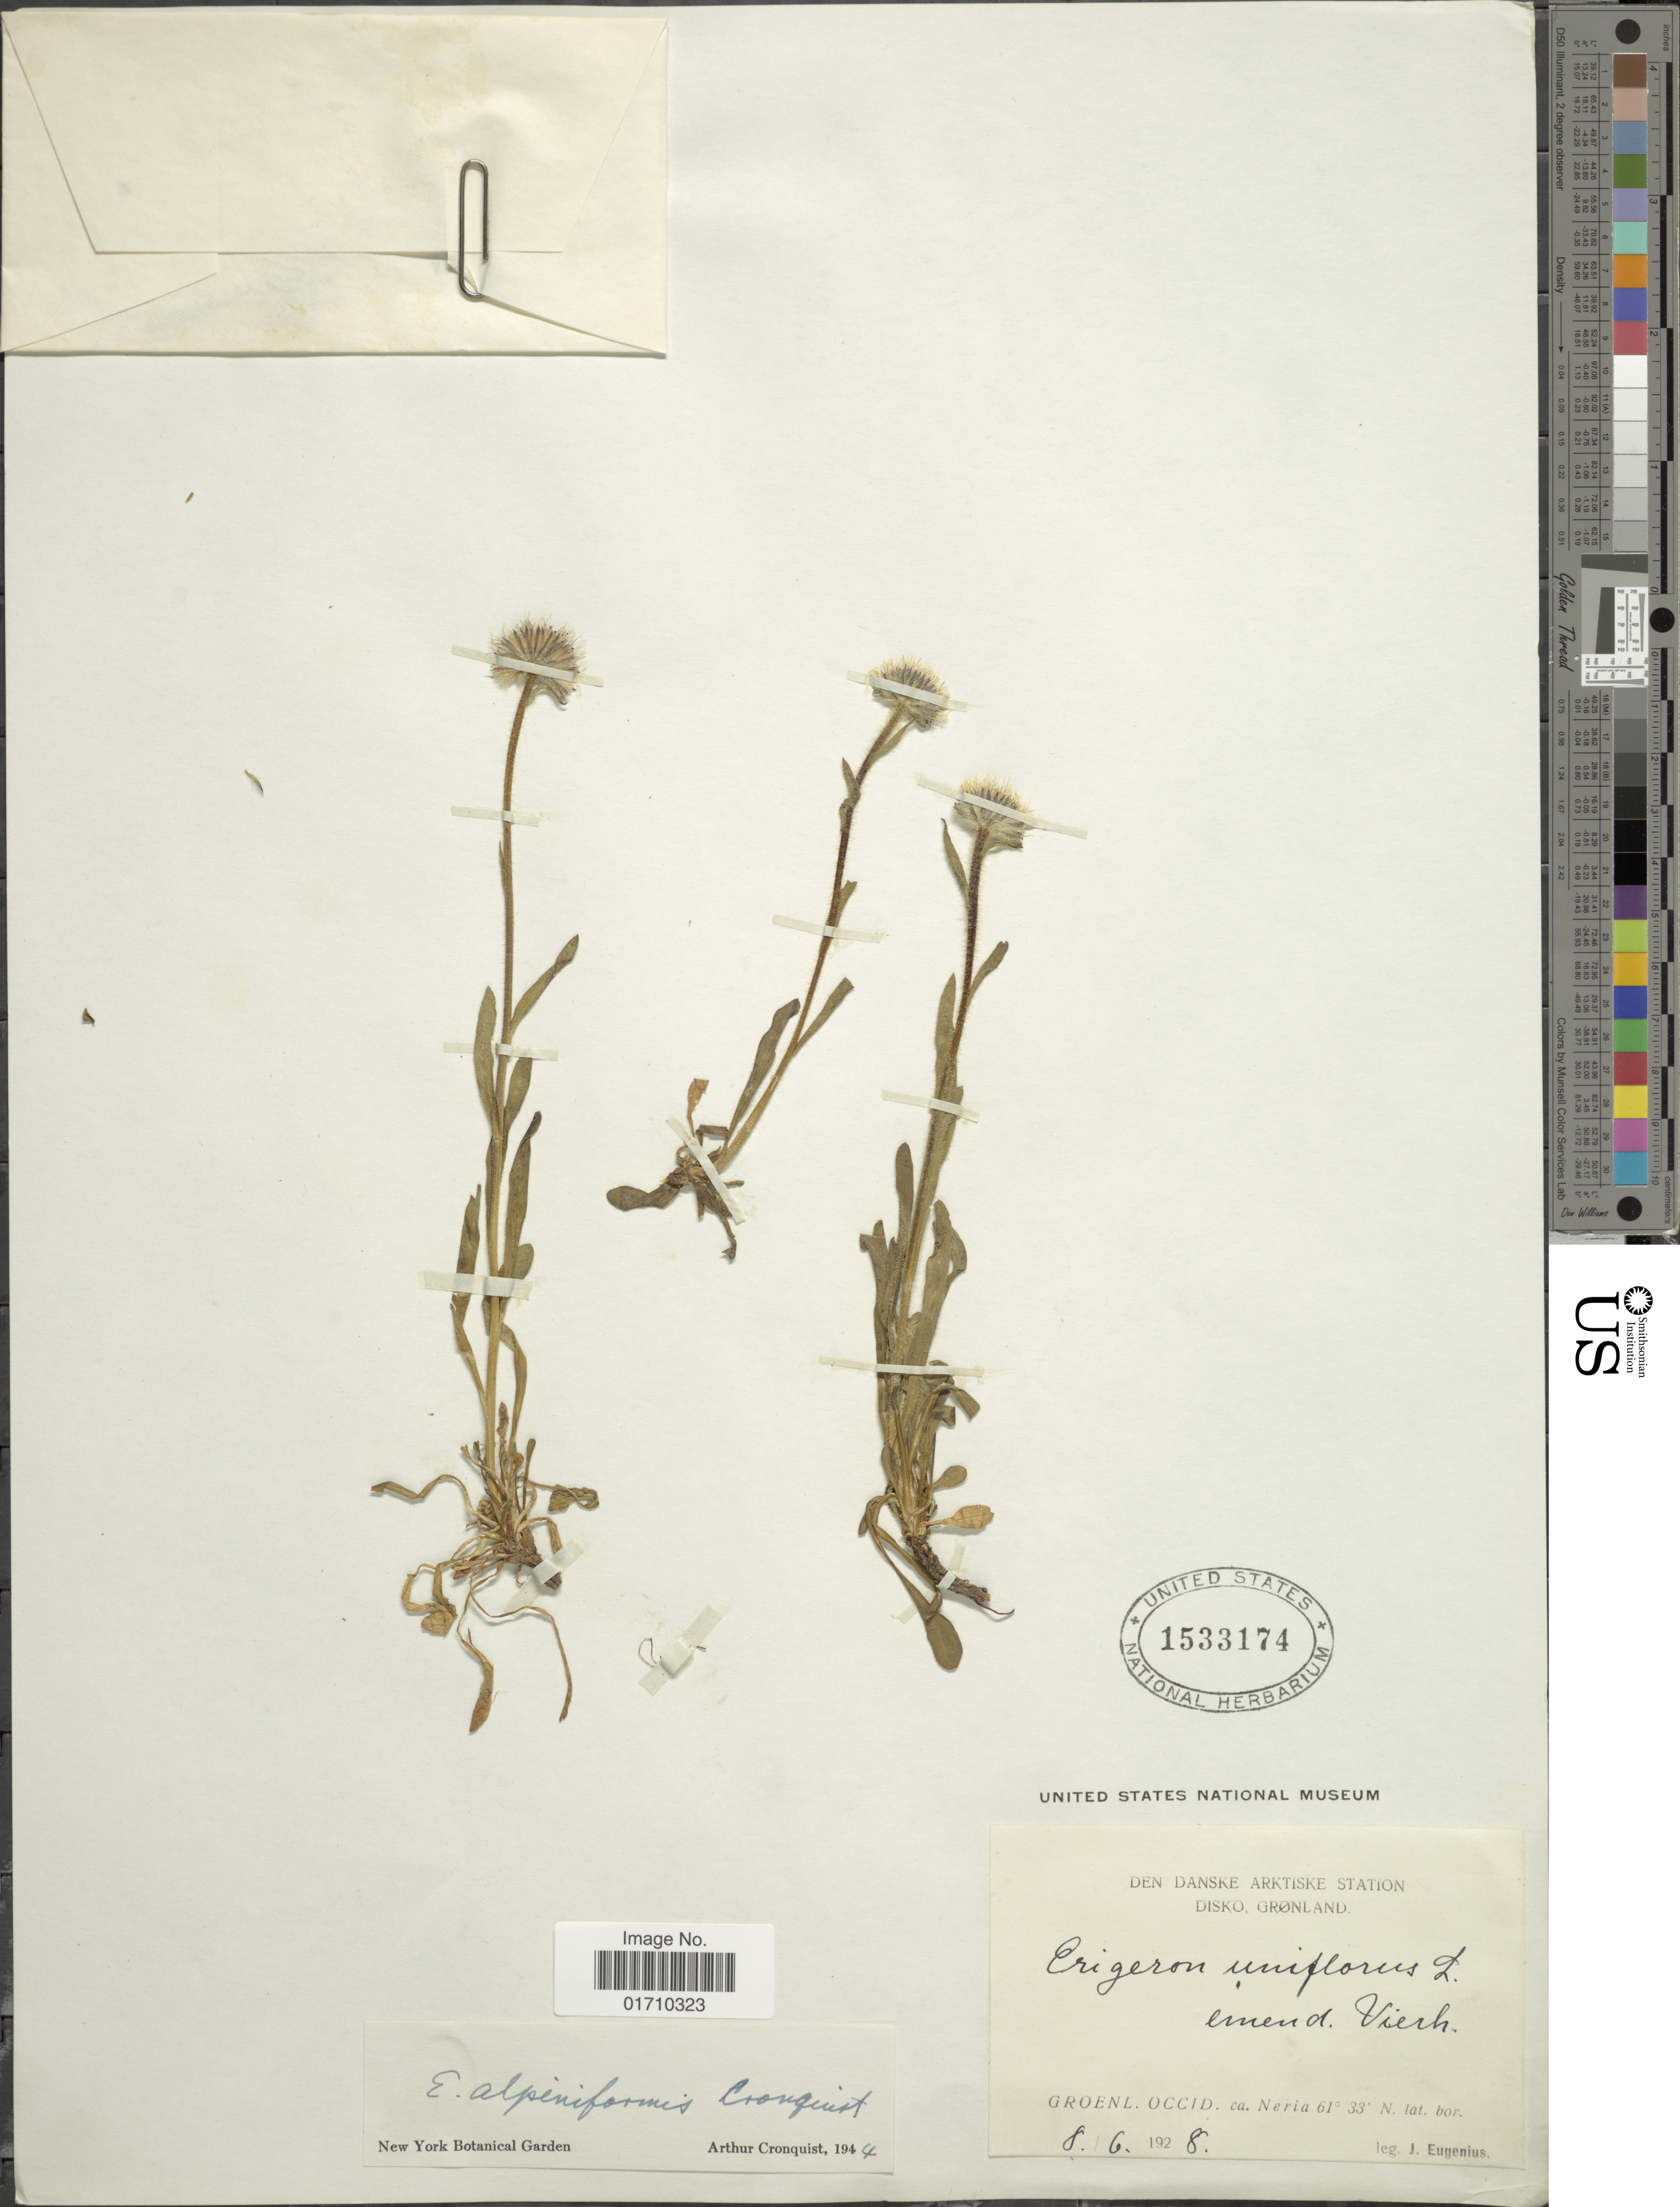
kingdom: Plantae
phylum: Tracheophyta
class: Magnoliopsida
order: Asterales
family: Asteraceae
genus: Erigeron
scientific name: Erigeron alpiniformis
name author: Cronq.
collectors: J. Eugenius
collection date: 1928-06-08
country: Greenland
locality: Den Danske Arktiske Station, Disko, groenl. Occid. ca Neria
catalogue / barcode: US 1533174